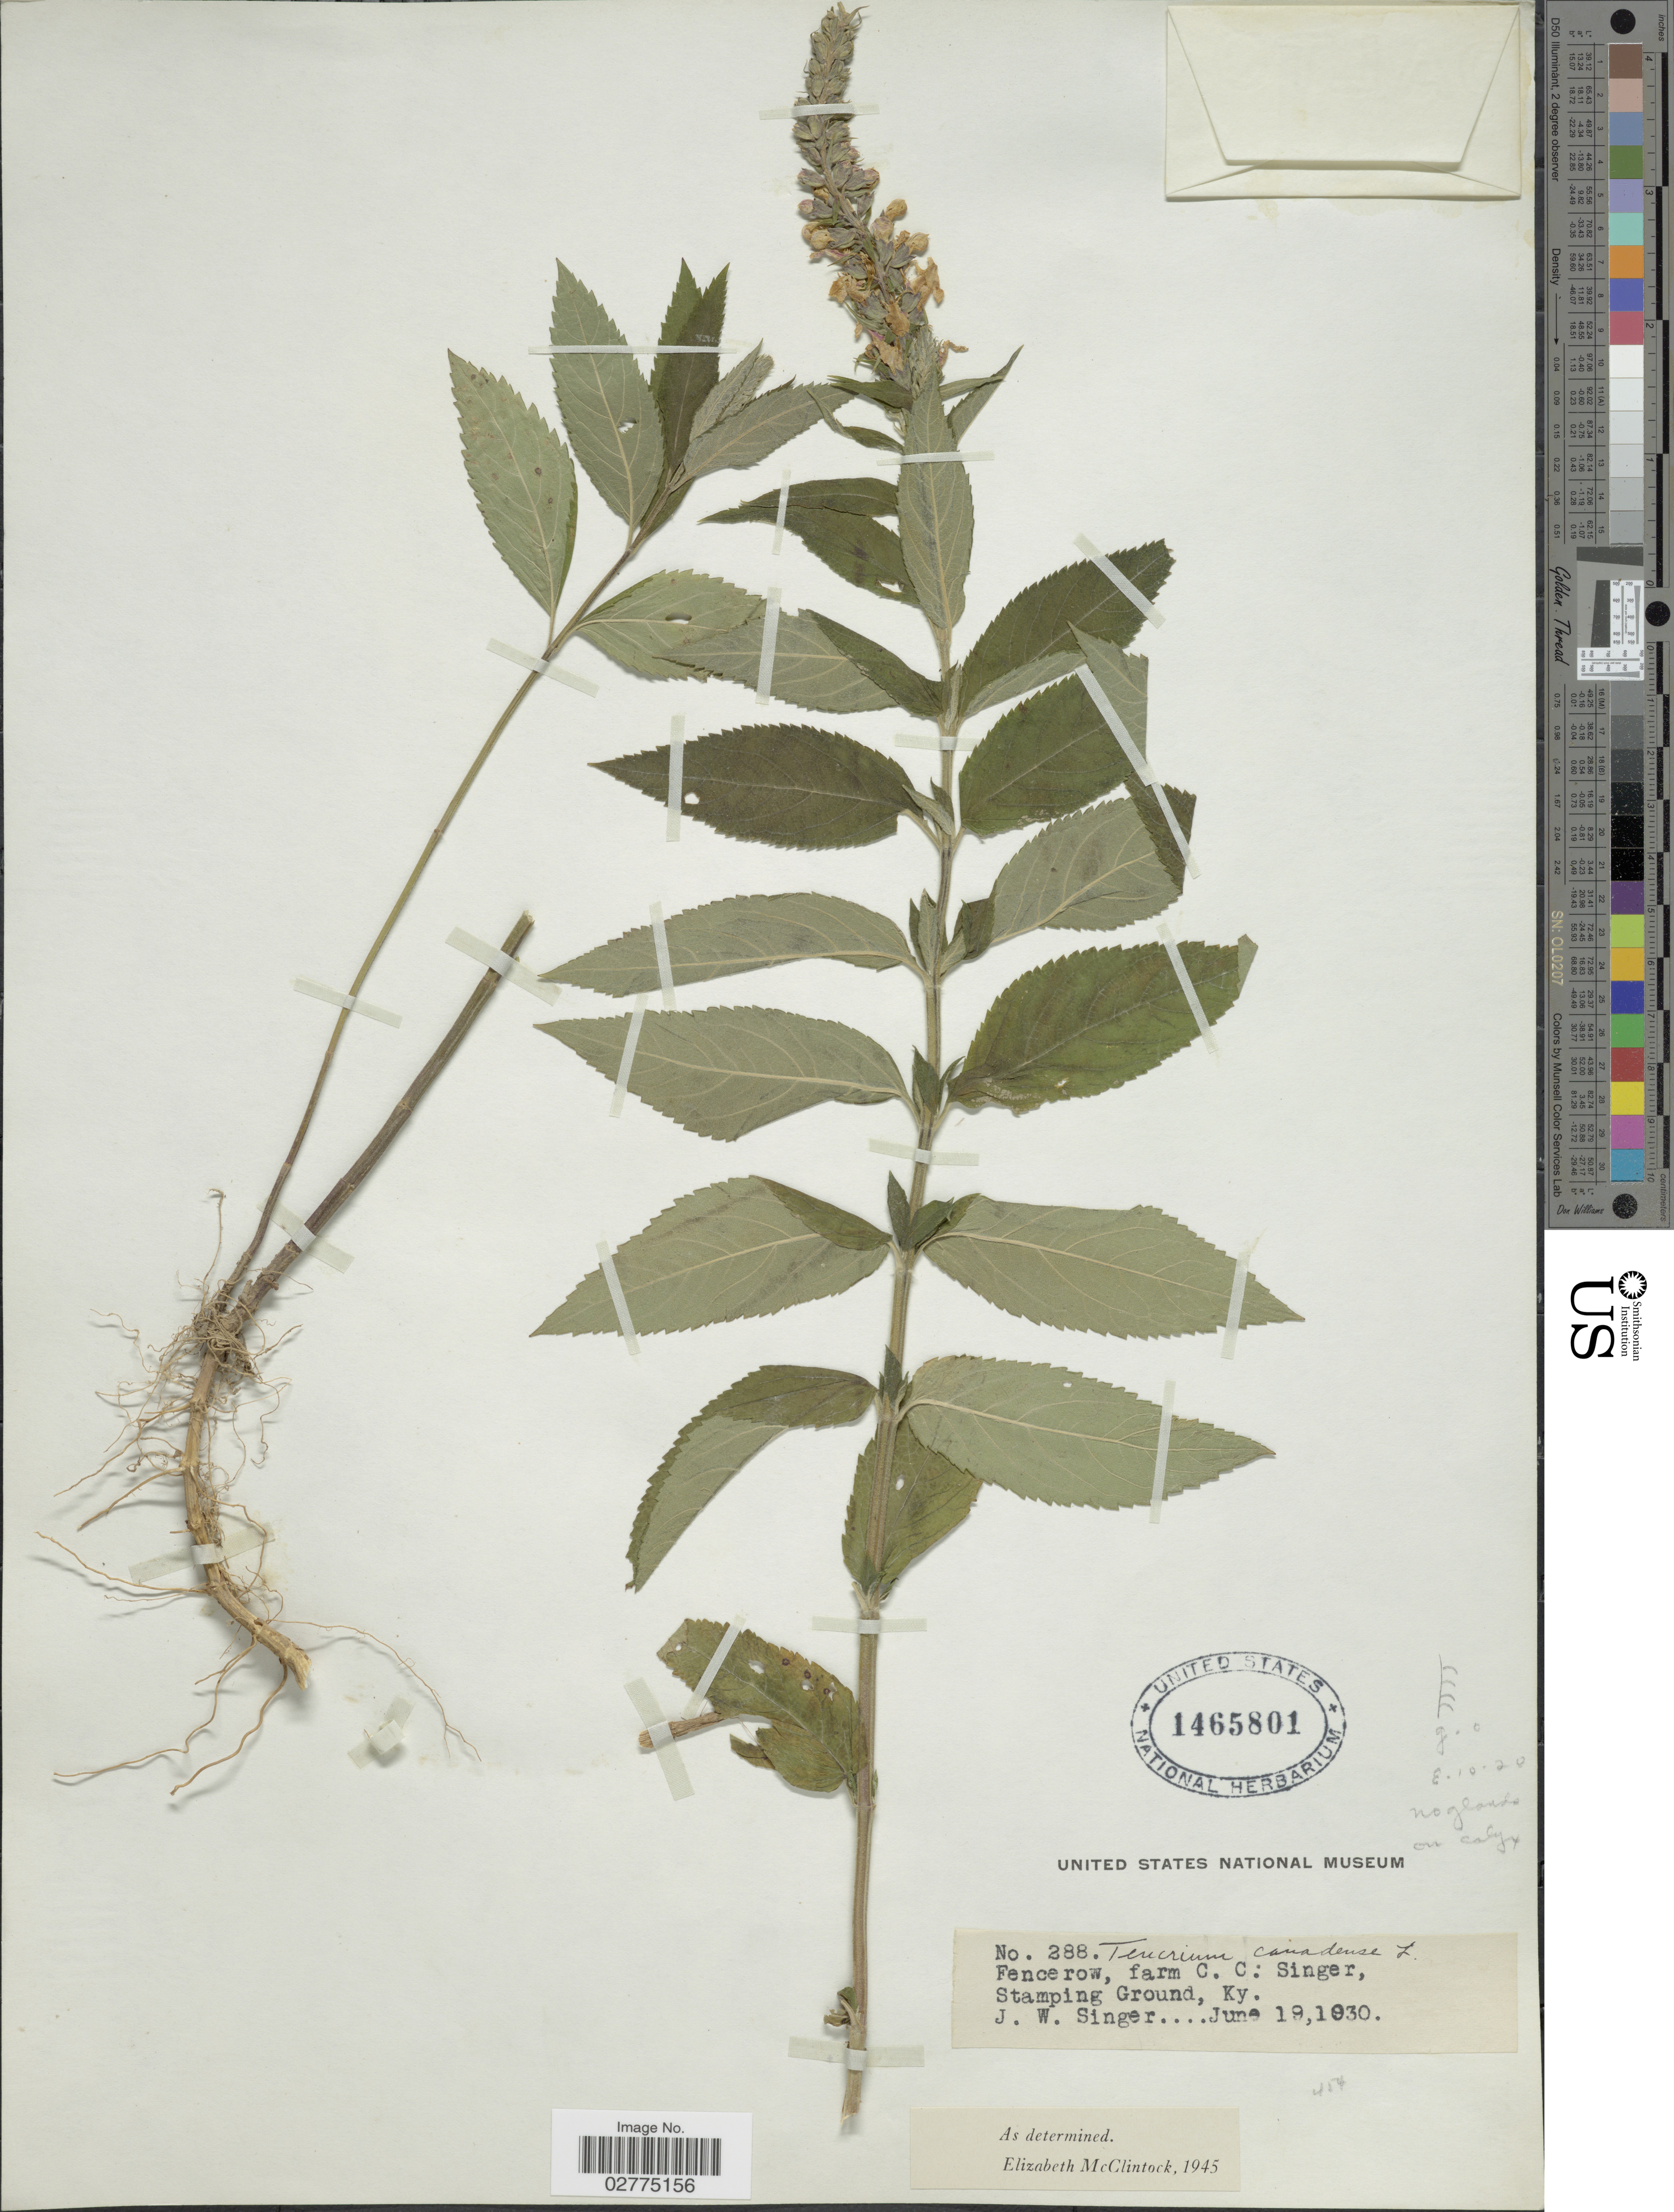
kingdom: Plantae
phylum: Tracheophyta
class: Magnoliopsida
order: Lamiales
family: Lamiaceae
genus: Teucrium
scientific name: Teucrium canadense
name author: L.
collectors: J. EW. Singer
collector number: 288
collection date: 1930-06-19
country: United States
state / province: Kentucky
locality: Fencerow, farm C.C., Stamping Ground, Ky.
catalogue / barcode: US 1465801